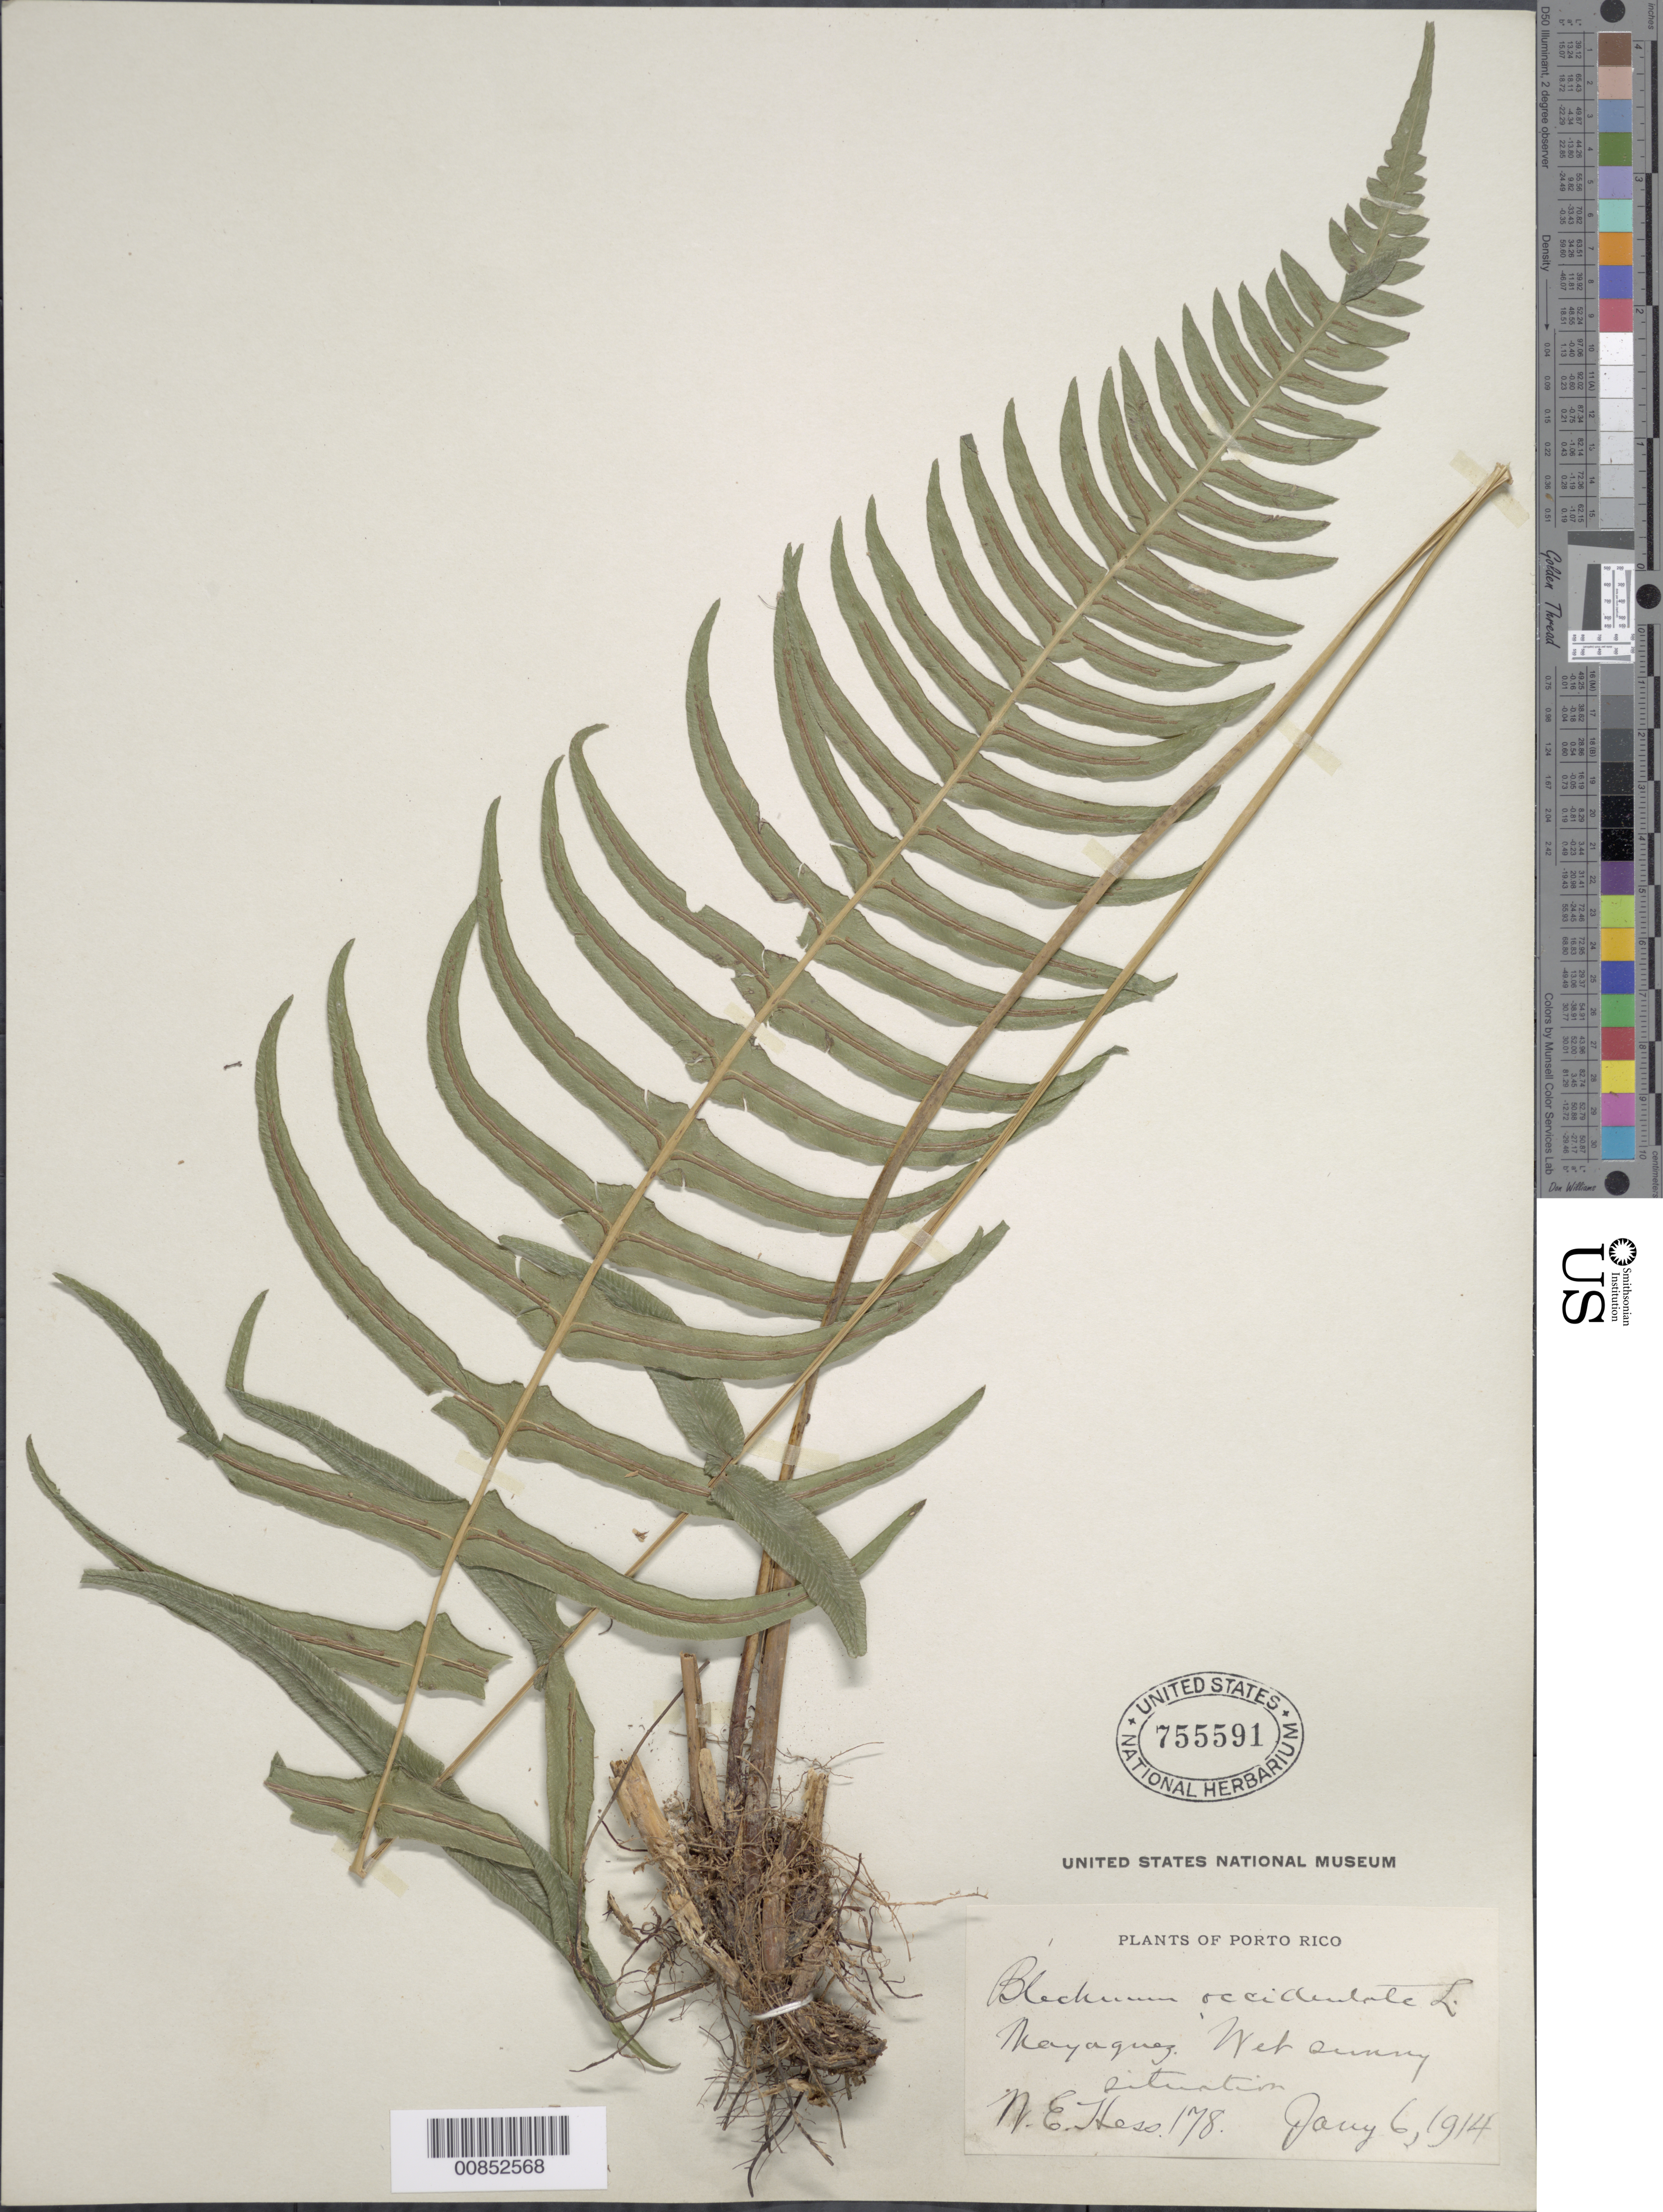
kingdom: Plantae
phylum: Tracheophyta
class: Polypodiopsida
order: Polypodiales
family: Blechnaceae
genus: Blechnum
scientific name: Blechnum occidentale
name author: L.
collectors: W. Hess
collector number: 178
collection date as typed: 06 Jan 1914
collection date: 1914-01-06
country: Puerto Rico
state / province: Mayagüez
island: Puerto Rico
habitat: Wet, sunny situation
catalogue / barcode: US 755591